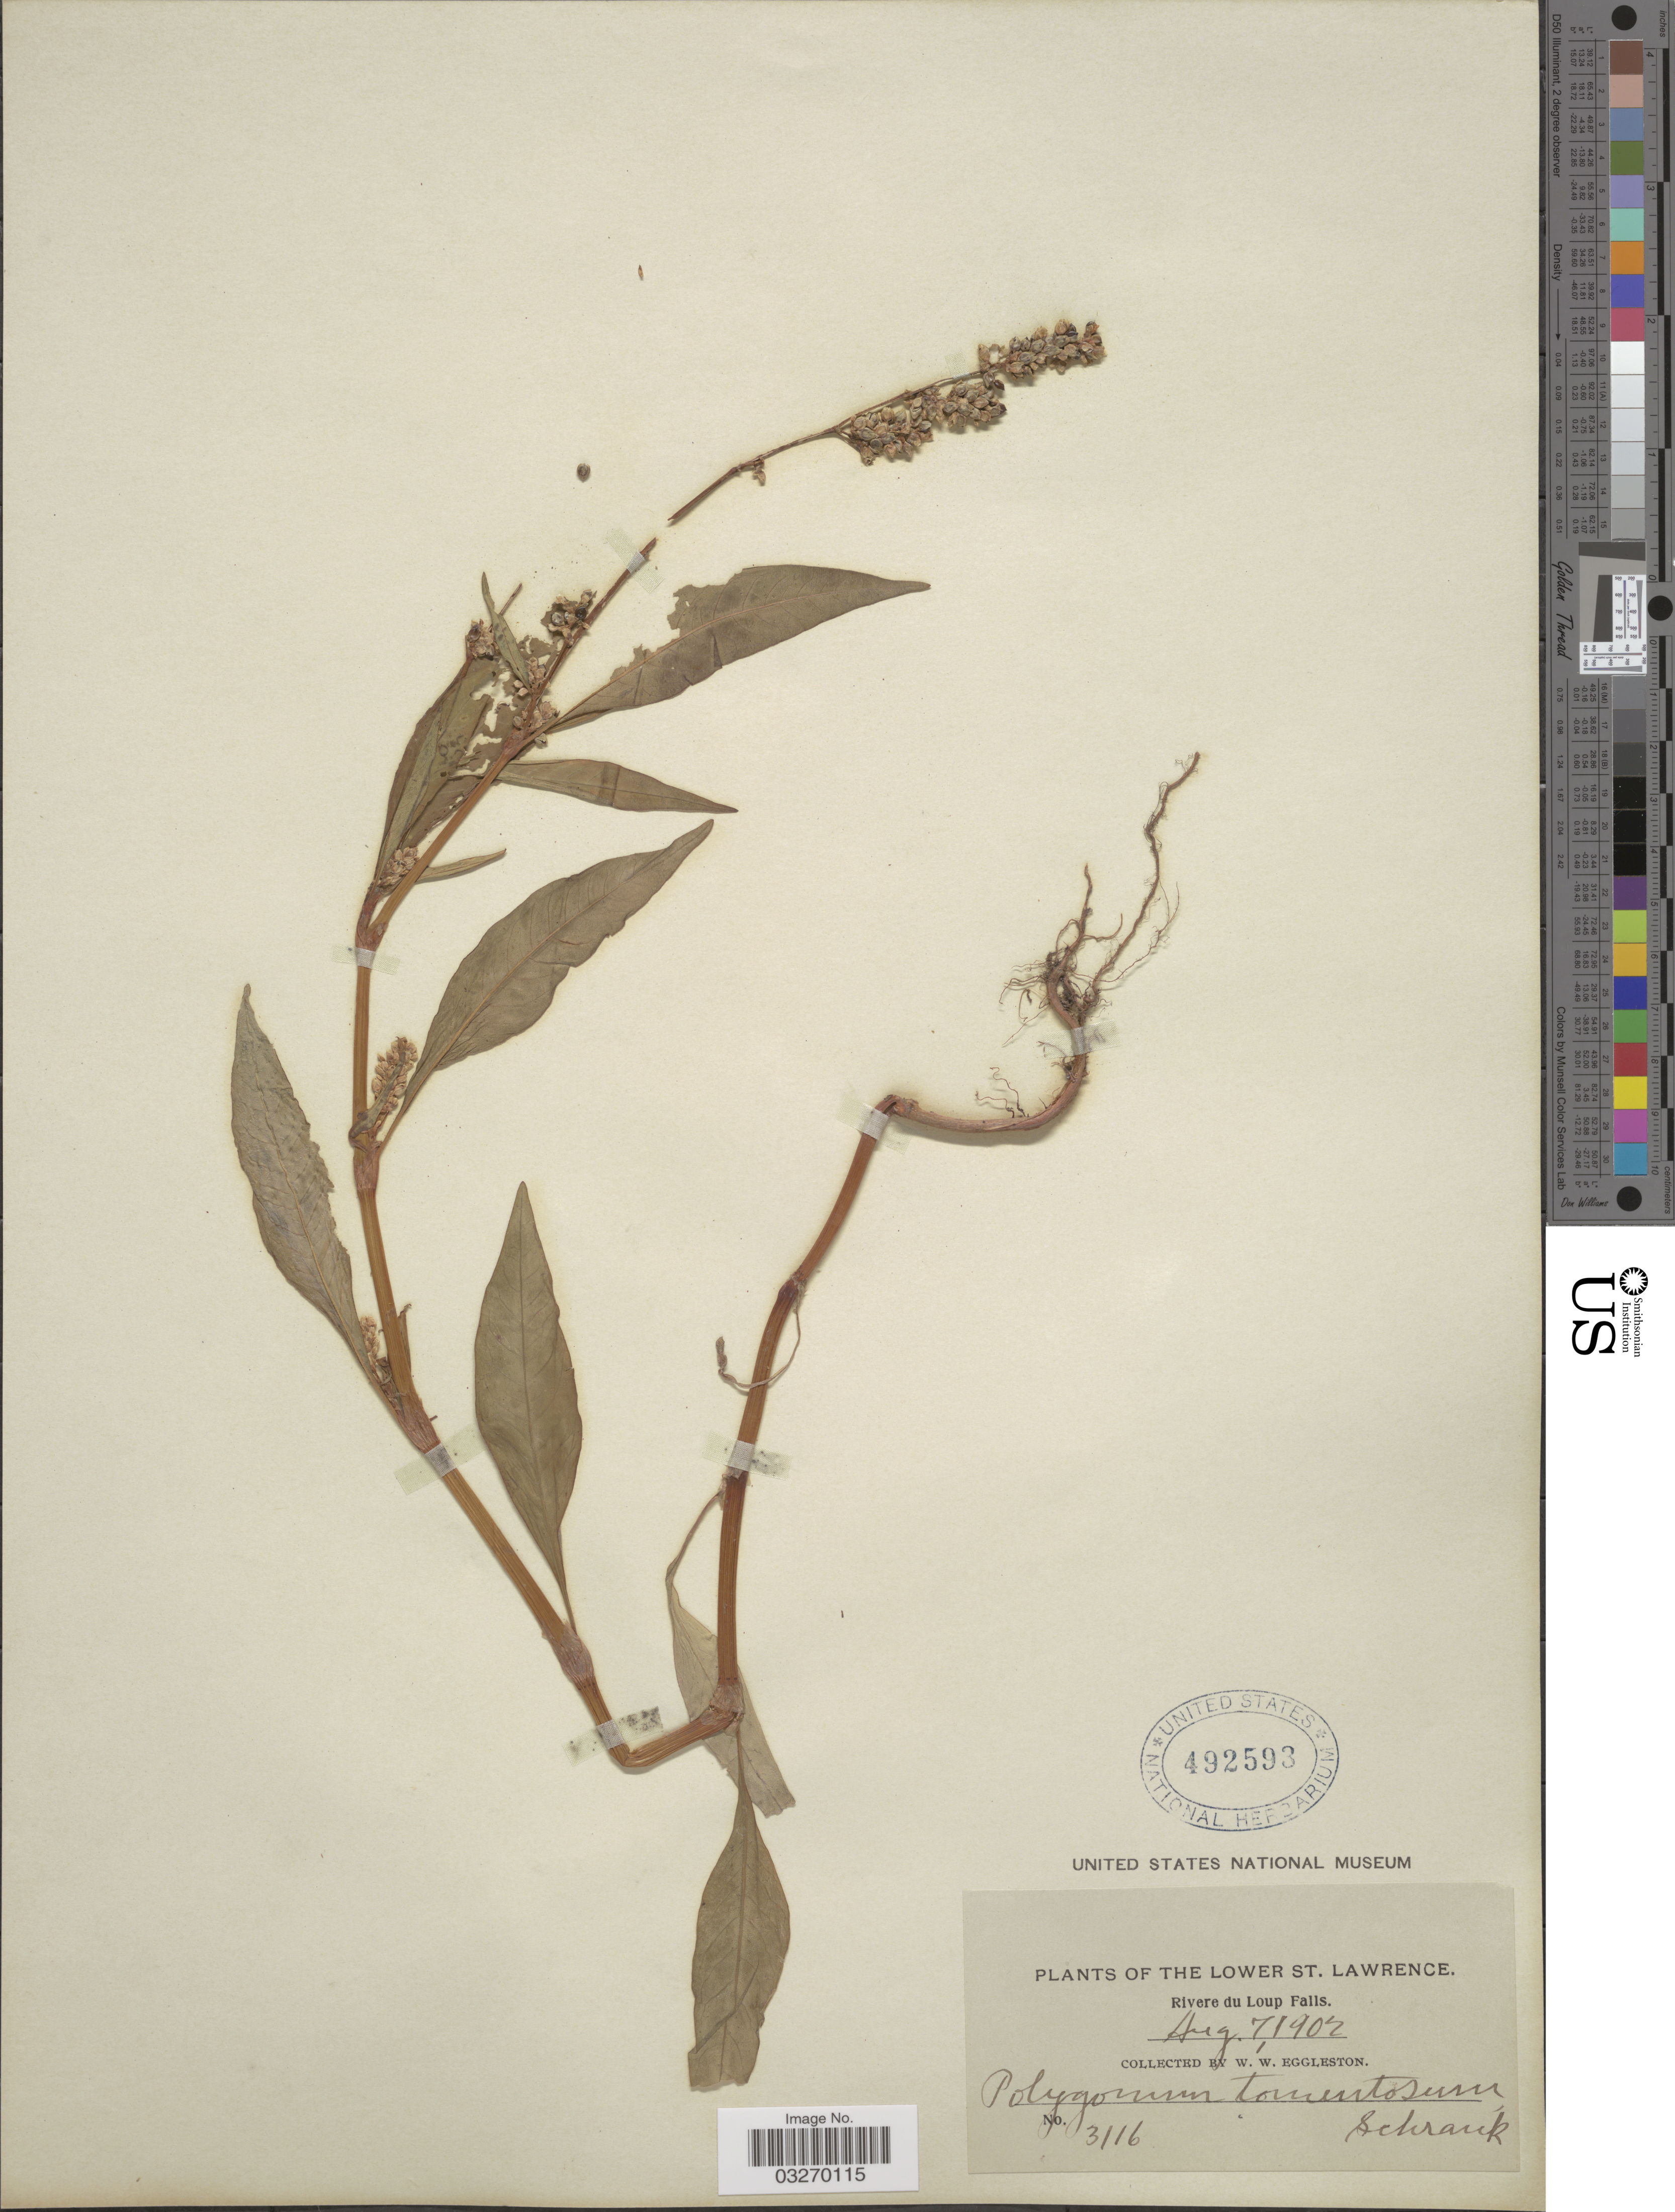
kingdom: Plantae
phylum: Tracheophyta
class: Magnoliopsida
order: Caryophyllales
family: Polygonaceae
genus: Persicaria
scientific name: Persicaria lapathifolia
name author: (L.) Delarbre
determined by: Atha, D. E.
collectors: W. W. Eggleston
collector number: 3116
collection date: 1902-08-07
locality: The Lower St. Lawrence. Rivere du Loup Falls.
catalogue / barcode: US 492593